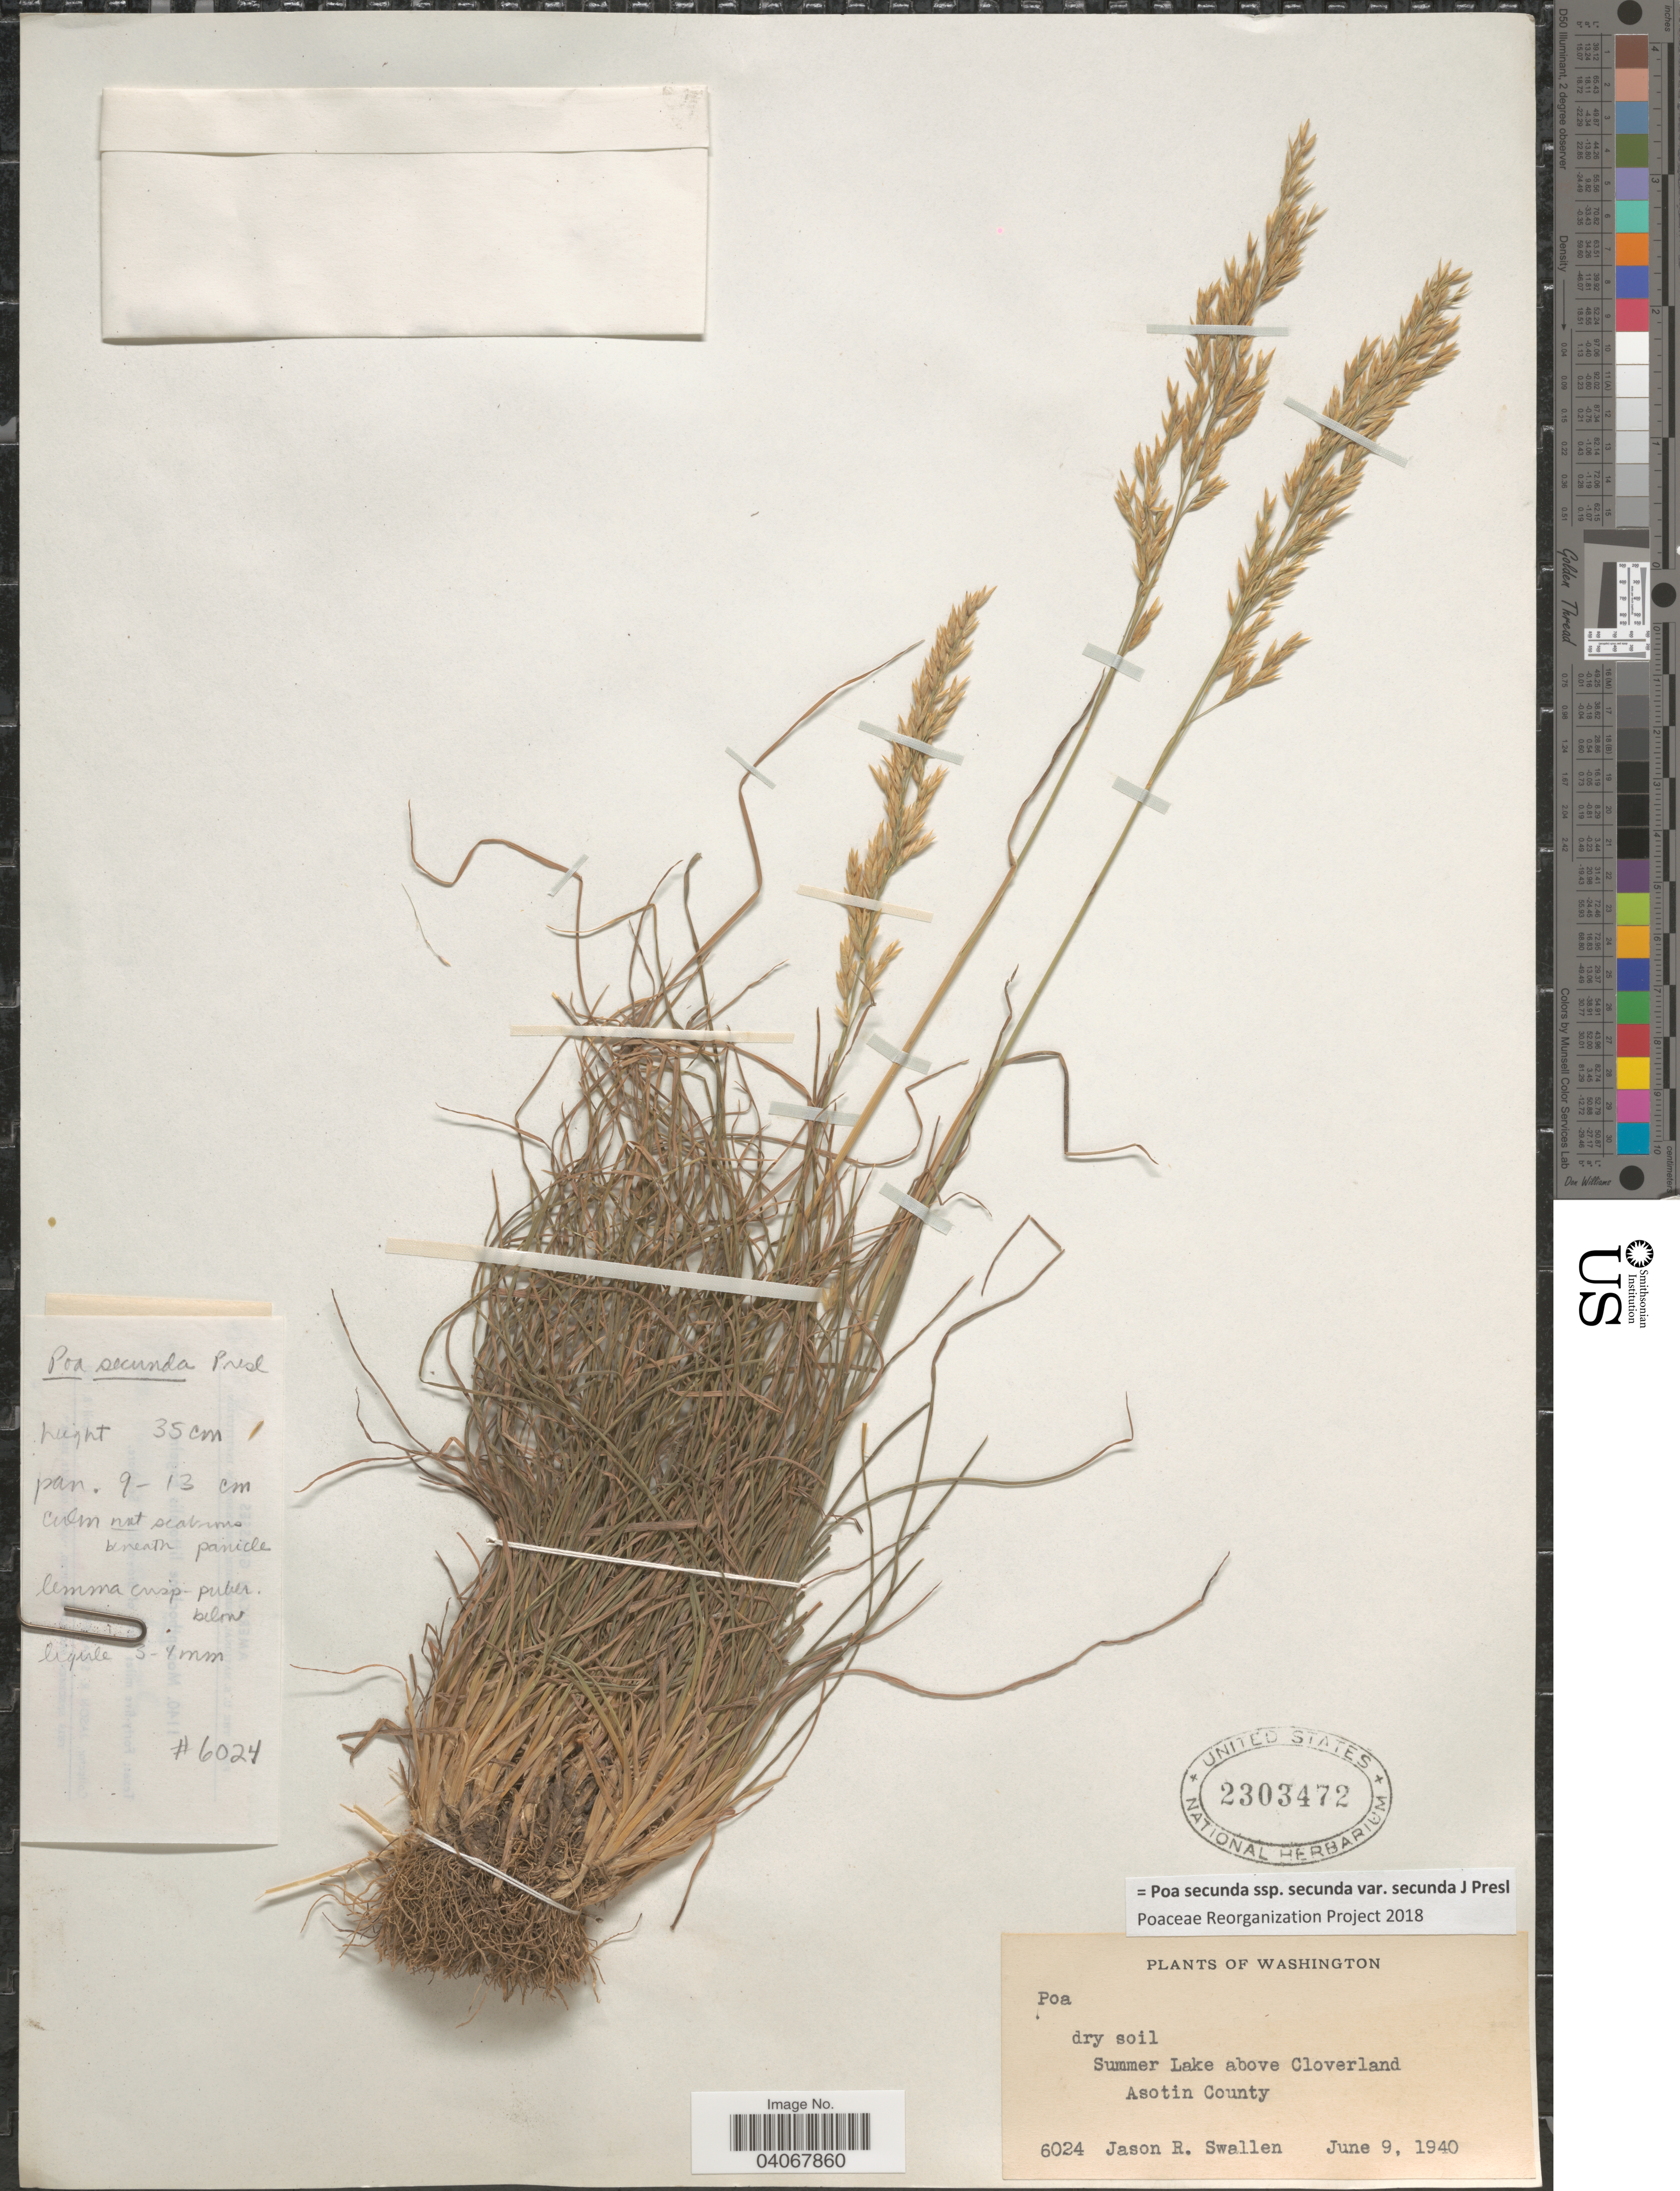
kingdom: Plantae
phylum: Tracheophyta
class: Liliopsida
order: Poales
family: Poaceae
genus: Poa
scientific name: Poa secunda subsp. secunda var. secunda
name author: J. Presl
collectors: J. R. Swallen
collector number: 6024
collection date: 1940-06-09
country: United States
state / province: Washington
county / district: Asotin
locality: Summer Lake above Cloverland. Asotin County.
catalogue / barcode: US 2303472